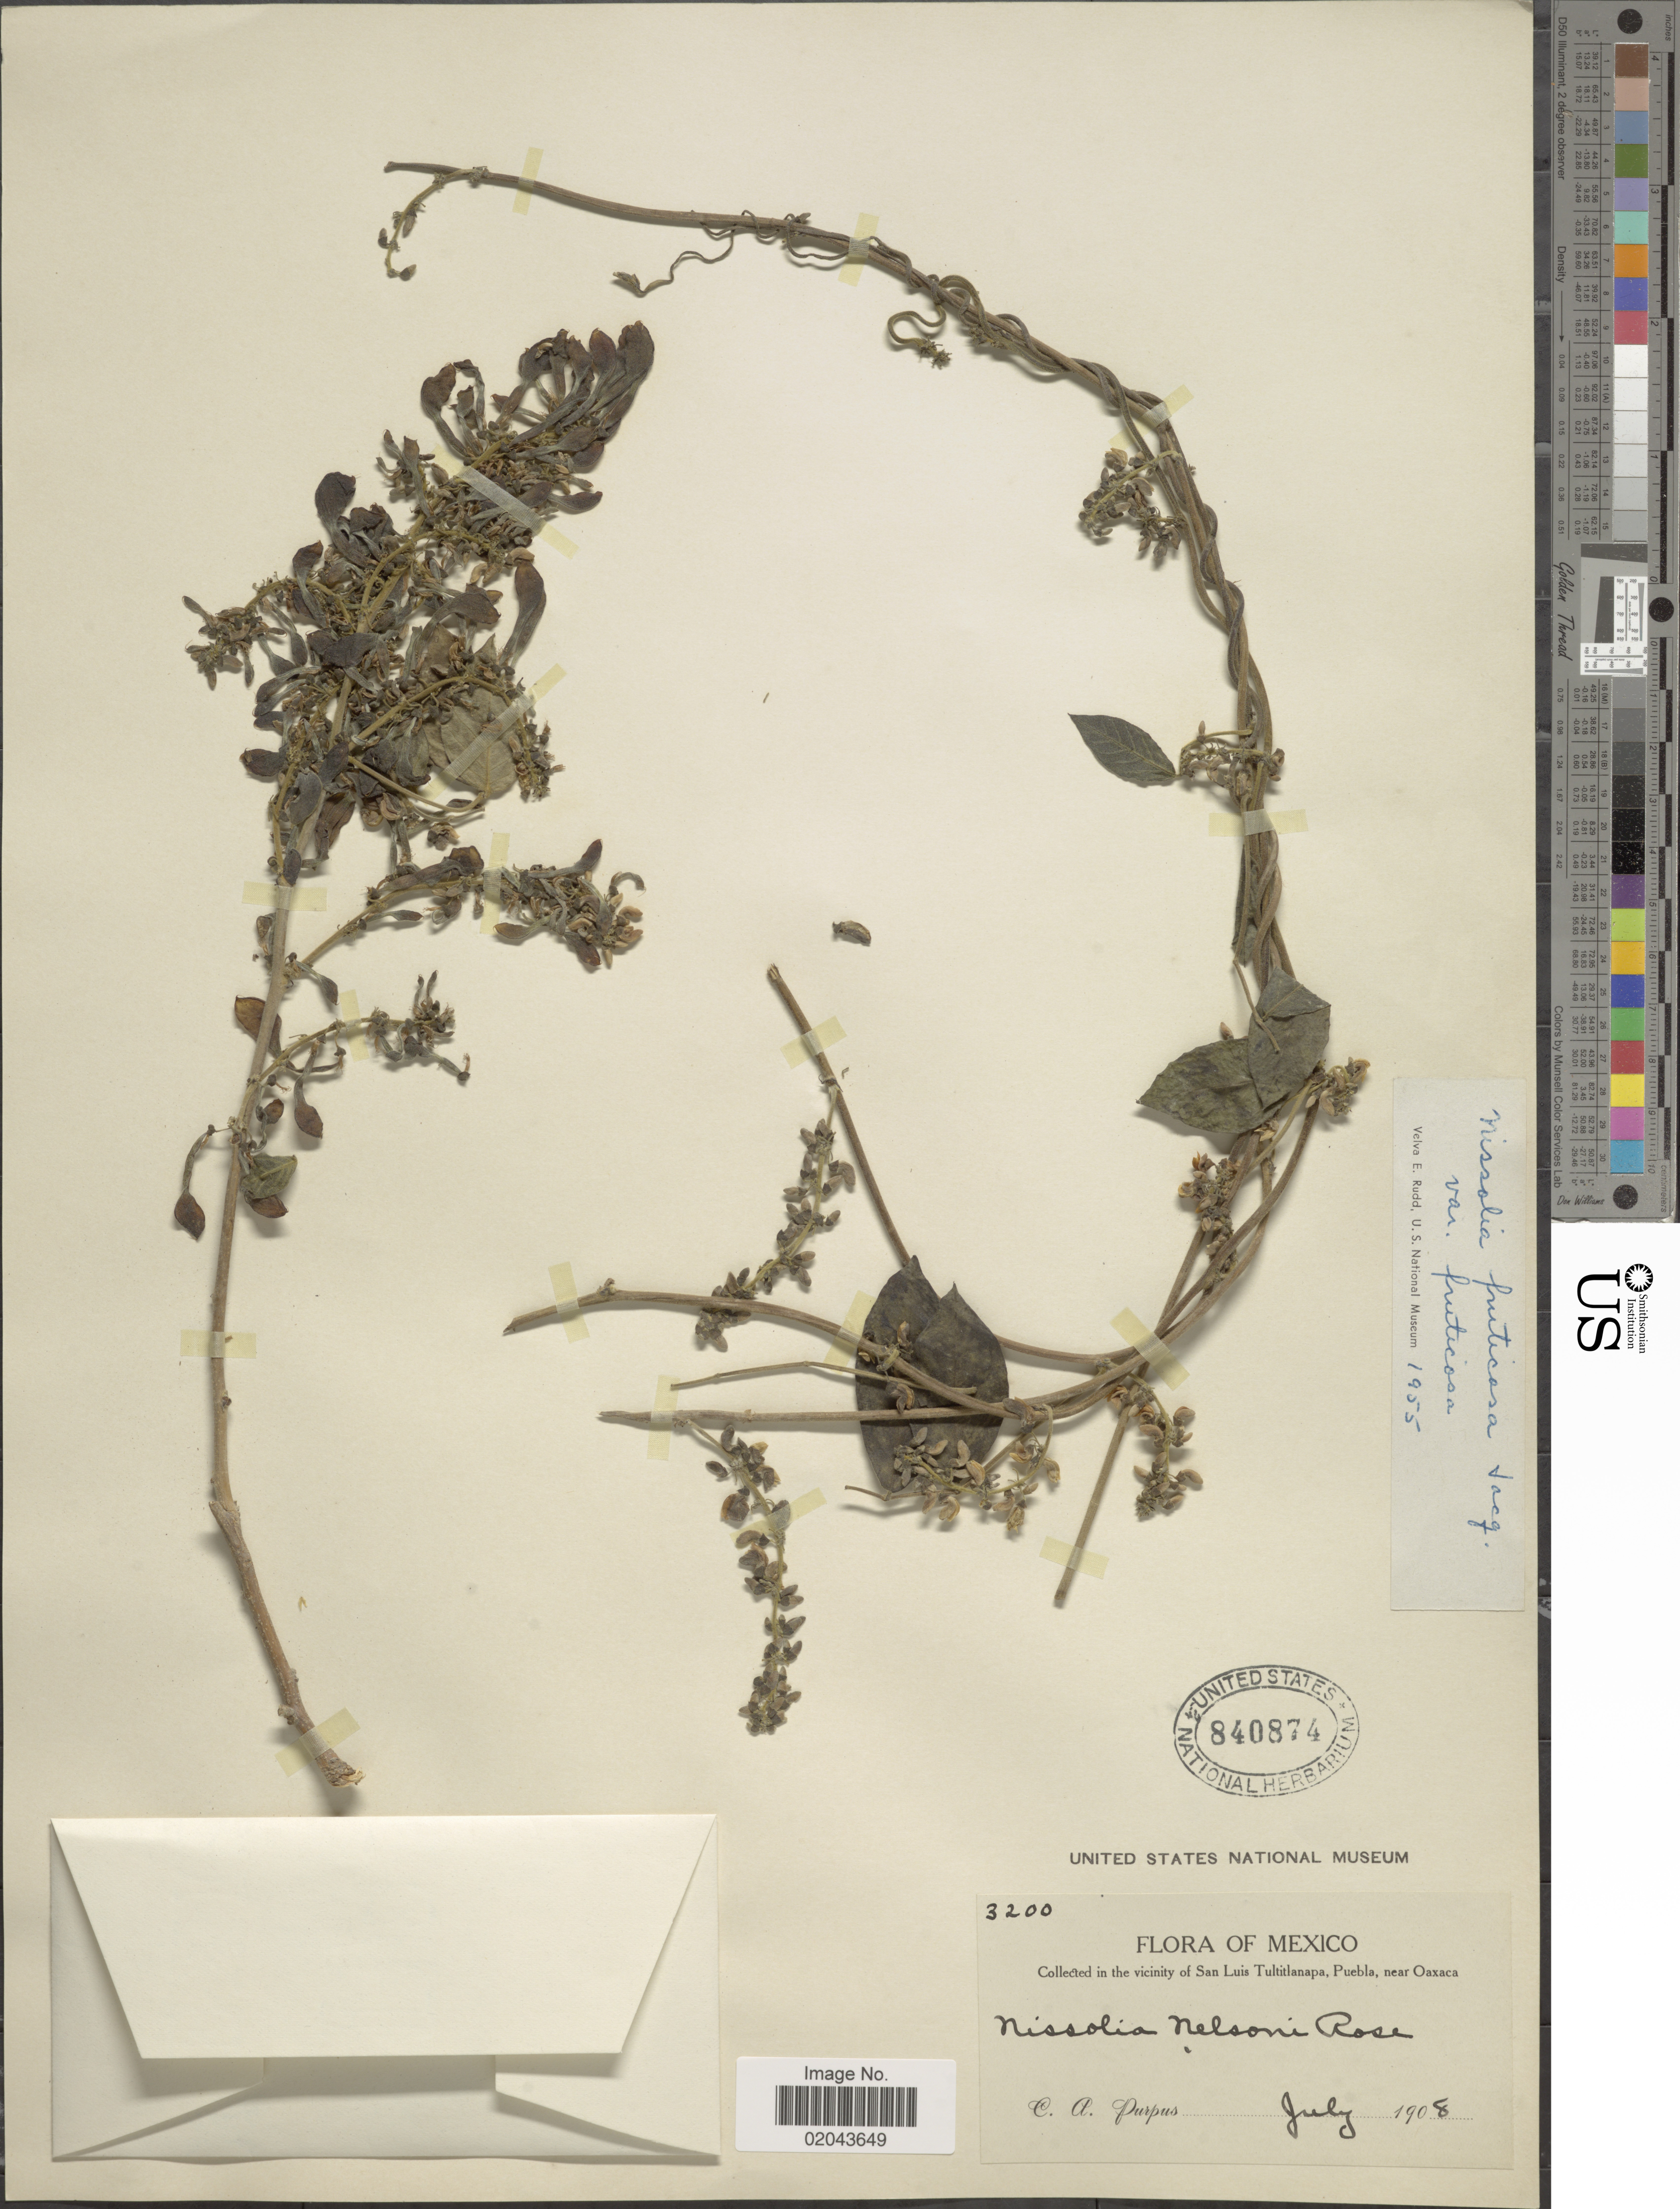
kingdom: Plantae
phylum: Tracheophyta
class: Magnoliopsida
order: Fabales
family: Fabaceae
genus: Nissolia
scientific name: Nissolia fruticosa var. fruticosa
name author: Jacq.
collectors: C. A. Purpus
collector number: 3200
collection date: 1908-07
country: Mexico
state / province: Puebla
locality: In the vicinity of San Luis Tultitlanapa, Puebla, near Oaxaca.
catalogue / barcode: US 840874